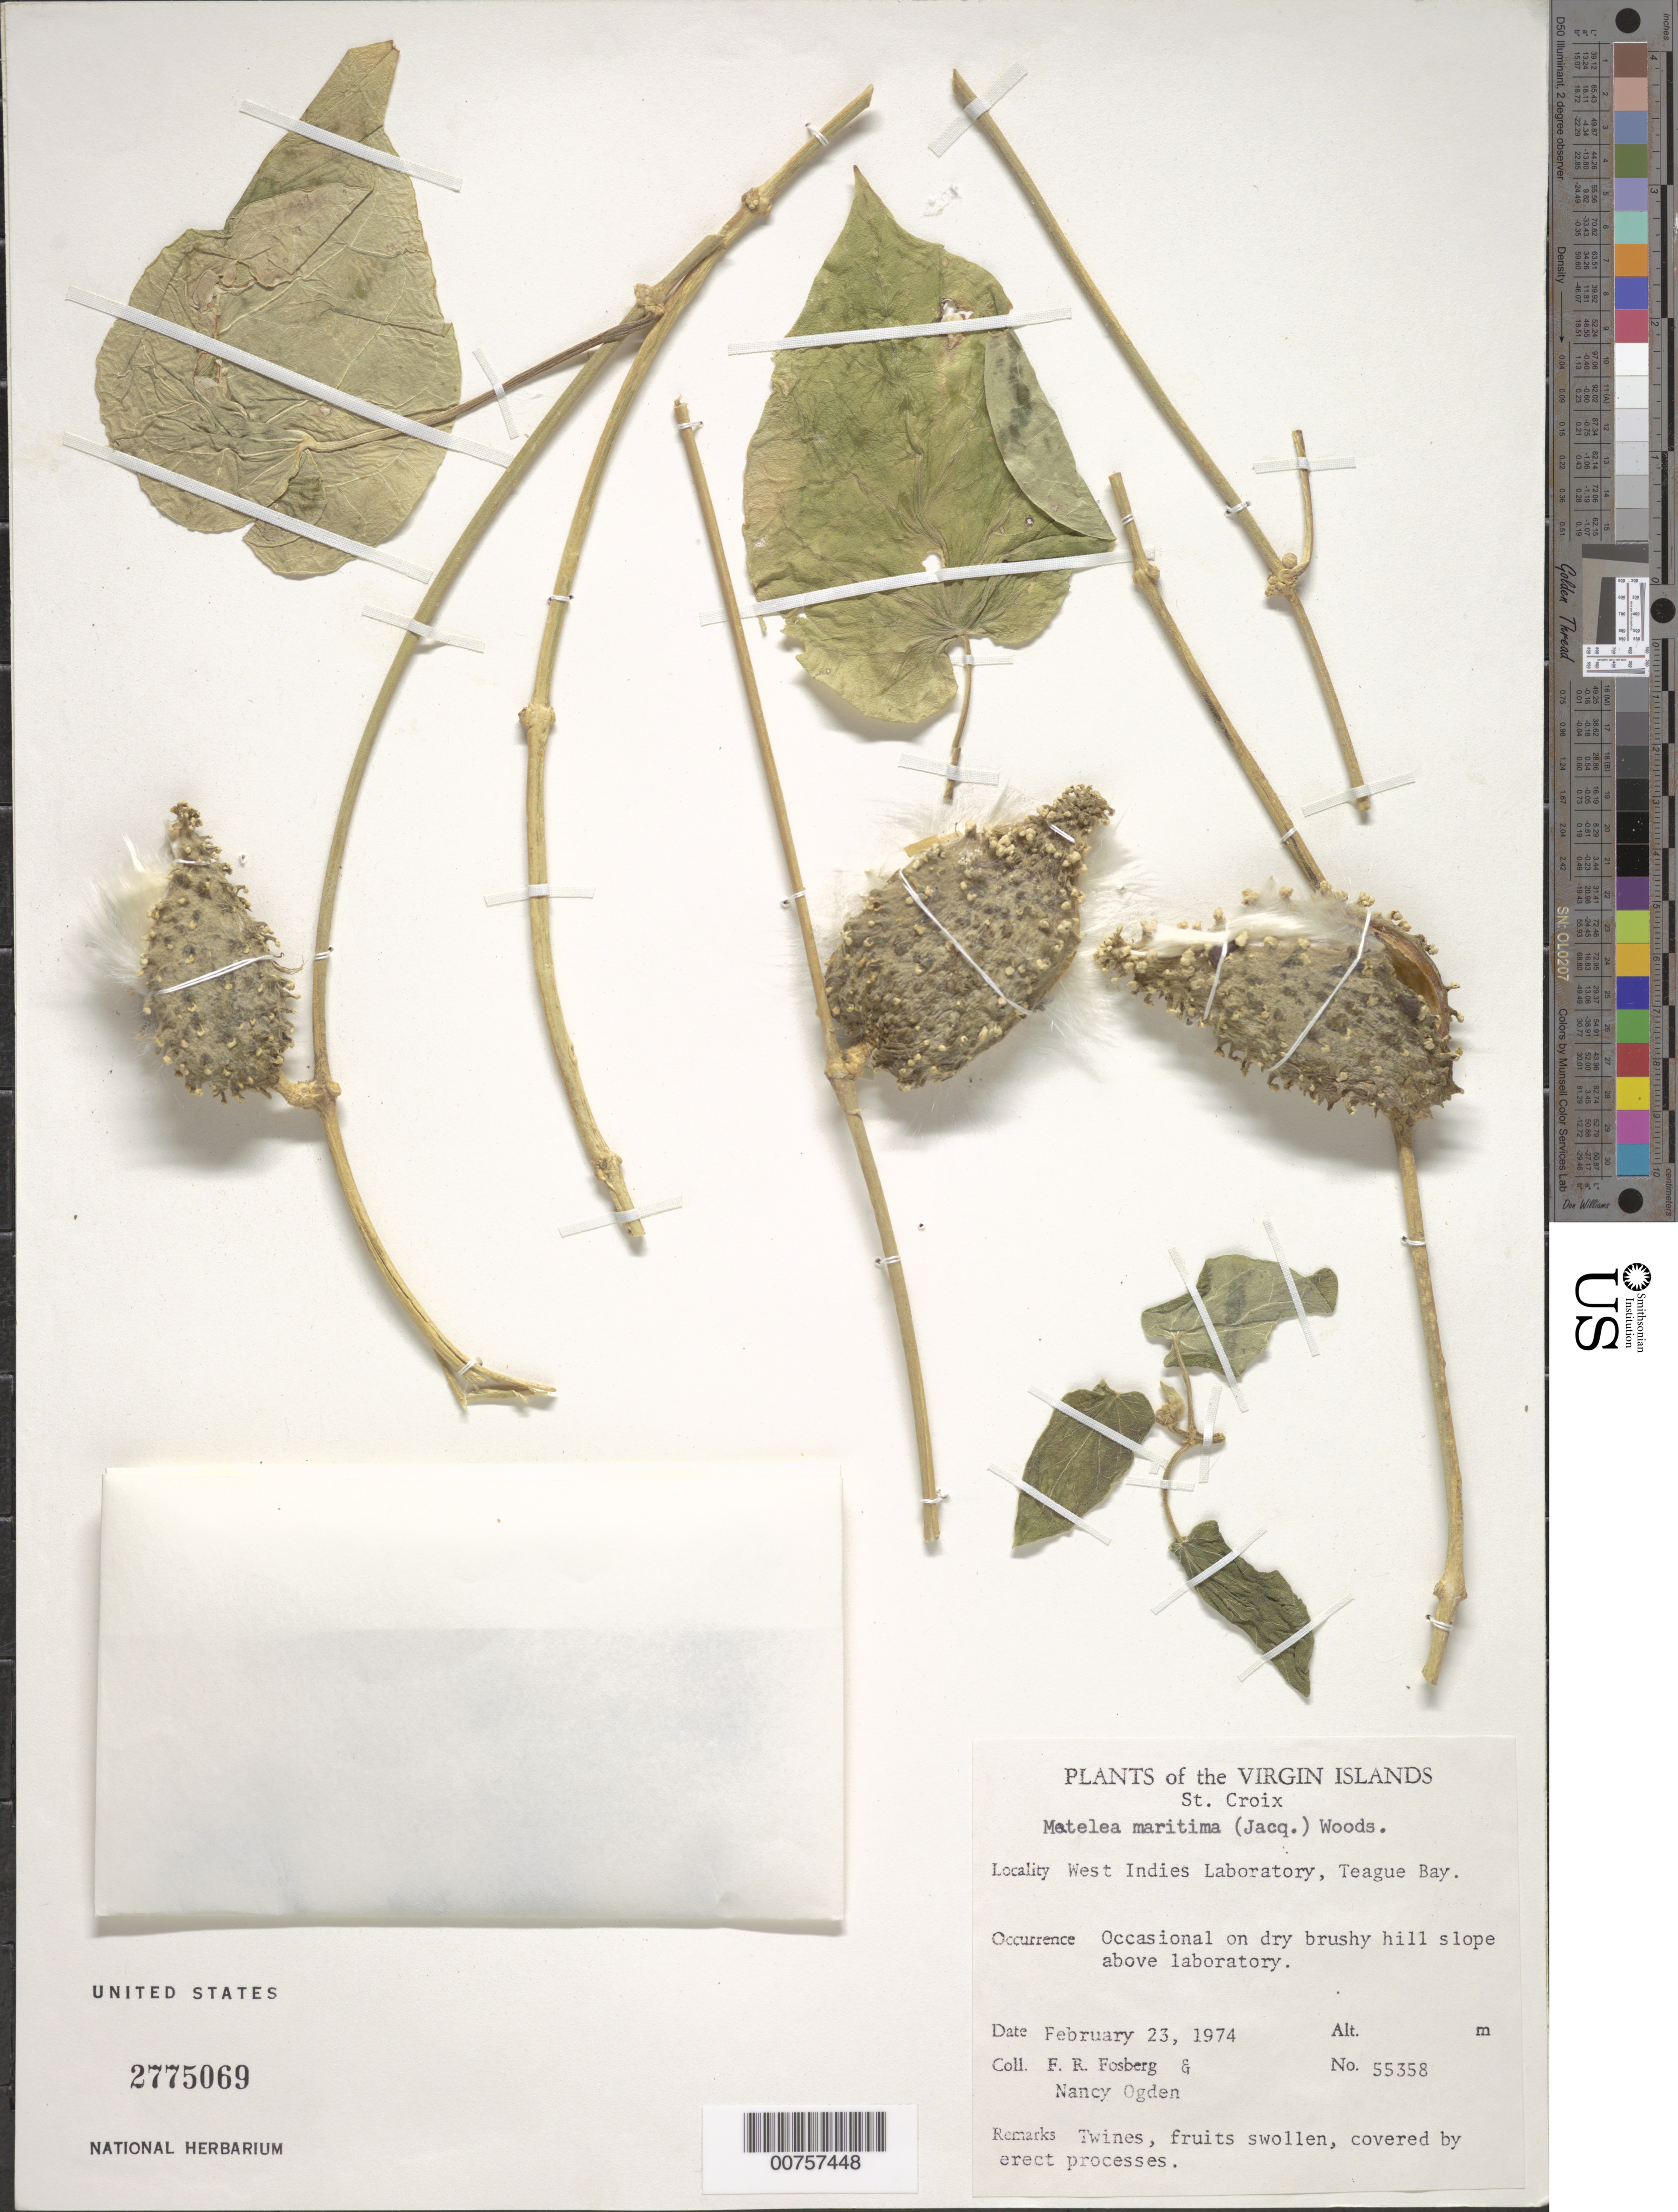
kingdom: Plantae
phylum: Tracheophyta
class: Magnoliopsida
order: Gentianales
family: Apocynaceae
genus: Matelea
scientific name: Matelea maritima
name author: (Jacq.) Woodson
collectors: F. R. Fosberg & N. Ogden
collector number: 55358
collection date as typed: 23 Feb 1974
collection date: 1974-02-23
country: U.S. Virgin Islands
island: St. Croix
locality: West Indies Laboratory, Teague Bay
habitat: Occasional in dry brushy hill slope above laboratory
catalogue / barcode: US 2775069